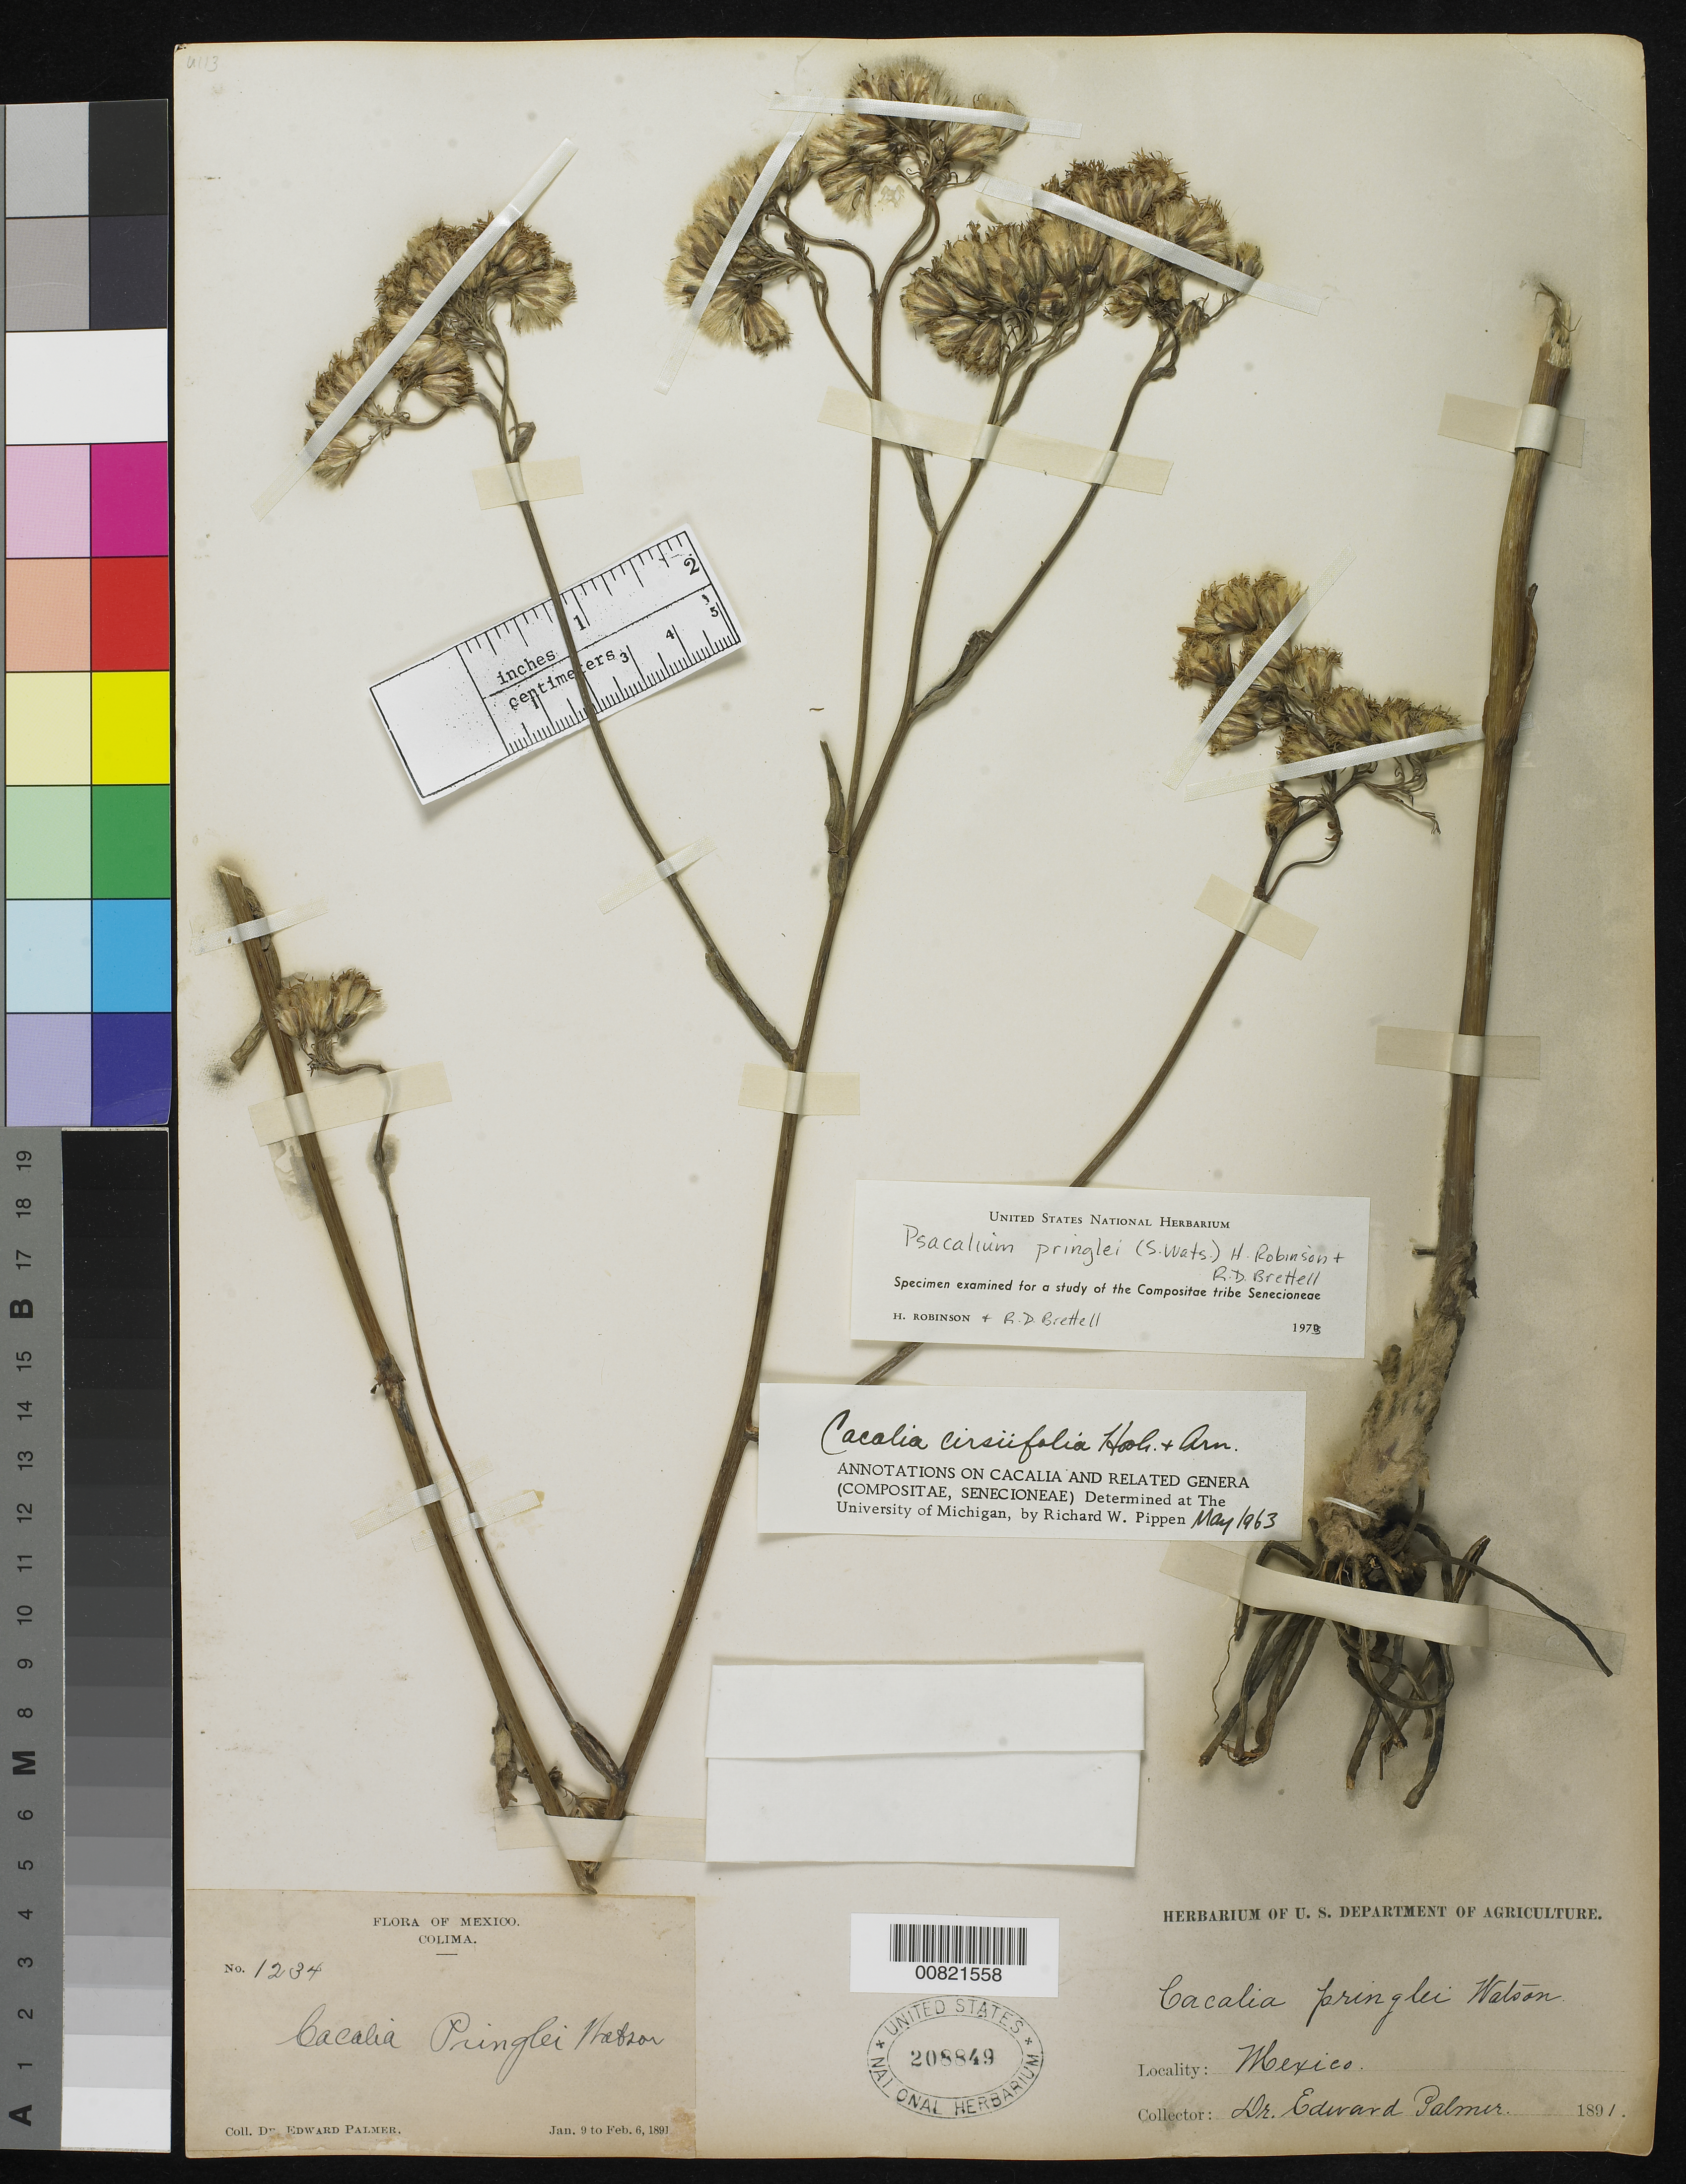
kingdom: Plantae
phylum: Tracheophyta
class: Magnoliopsida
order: Asterales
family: Asteraceae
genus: Psacalium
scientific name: Psacalium pringlei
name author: (S. Watson) H. Rob. & Brettell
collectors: E. Palmer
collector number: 1234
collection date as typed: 09 Jan 1891 to 06 Feb 1891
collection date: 1891-01-09/1891-02-06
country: Mexico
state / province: Colima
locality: Colima.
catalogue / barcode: US 208849